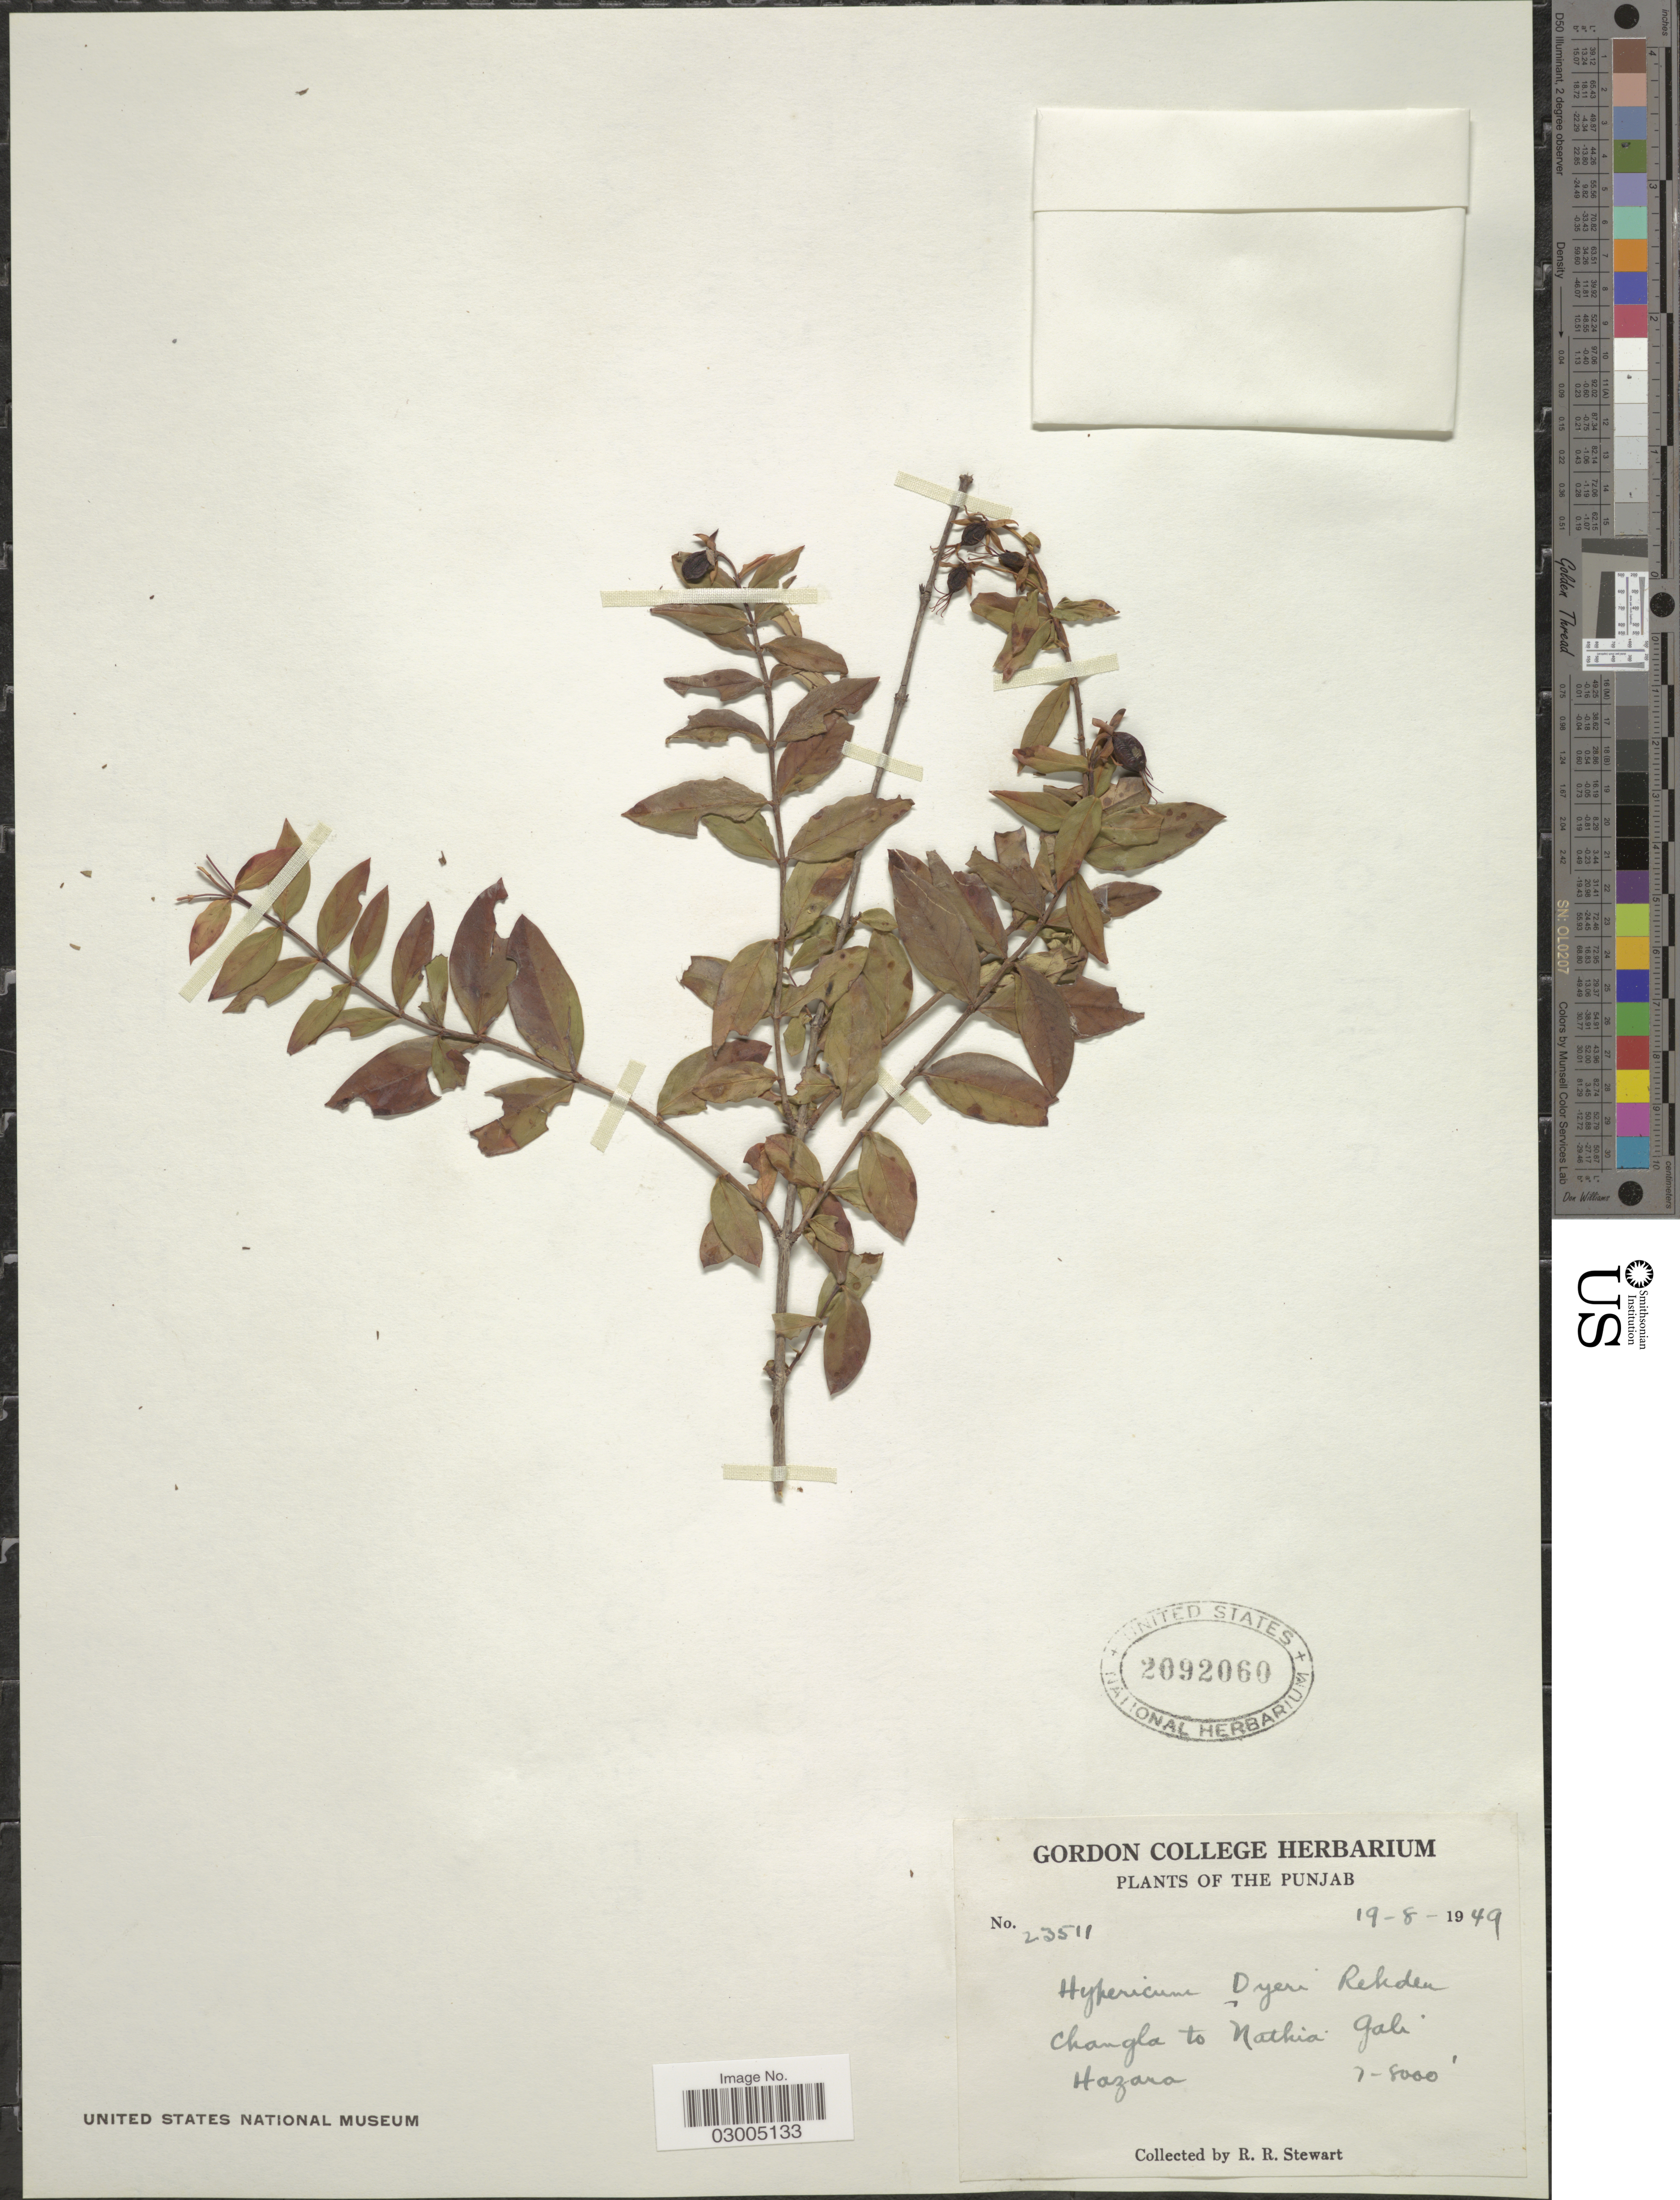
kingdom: Plantae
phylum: Tracheophyta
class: Magnoliopsida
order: Malpighiales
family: Hypericaceae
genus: Hypericum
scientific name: Hypericum dyeri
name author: Rehder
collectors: R. Stewart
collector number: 23511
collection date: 1949-08-19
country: Pakistan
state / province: Khyber Pakhtunkhwa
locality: Changla to Nathia Gali. Hazara.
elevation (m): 2134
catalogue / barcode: US 2092060